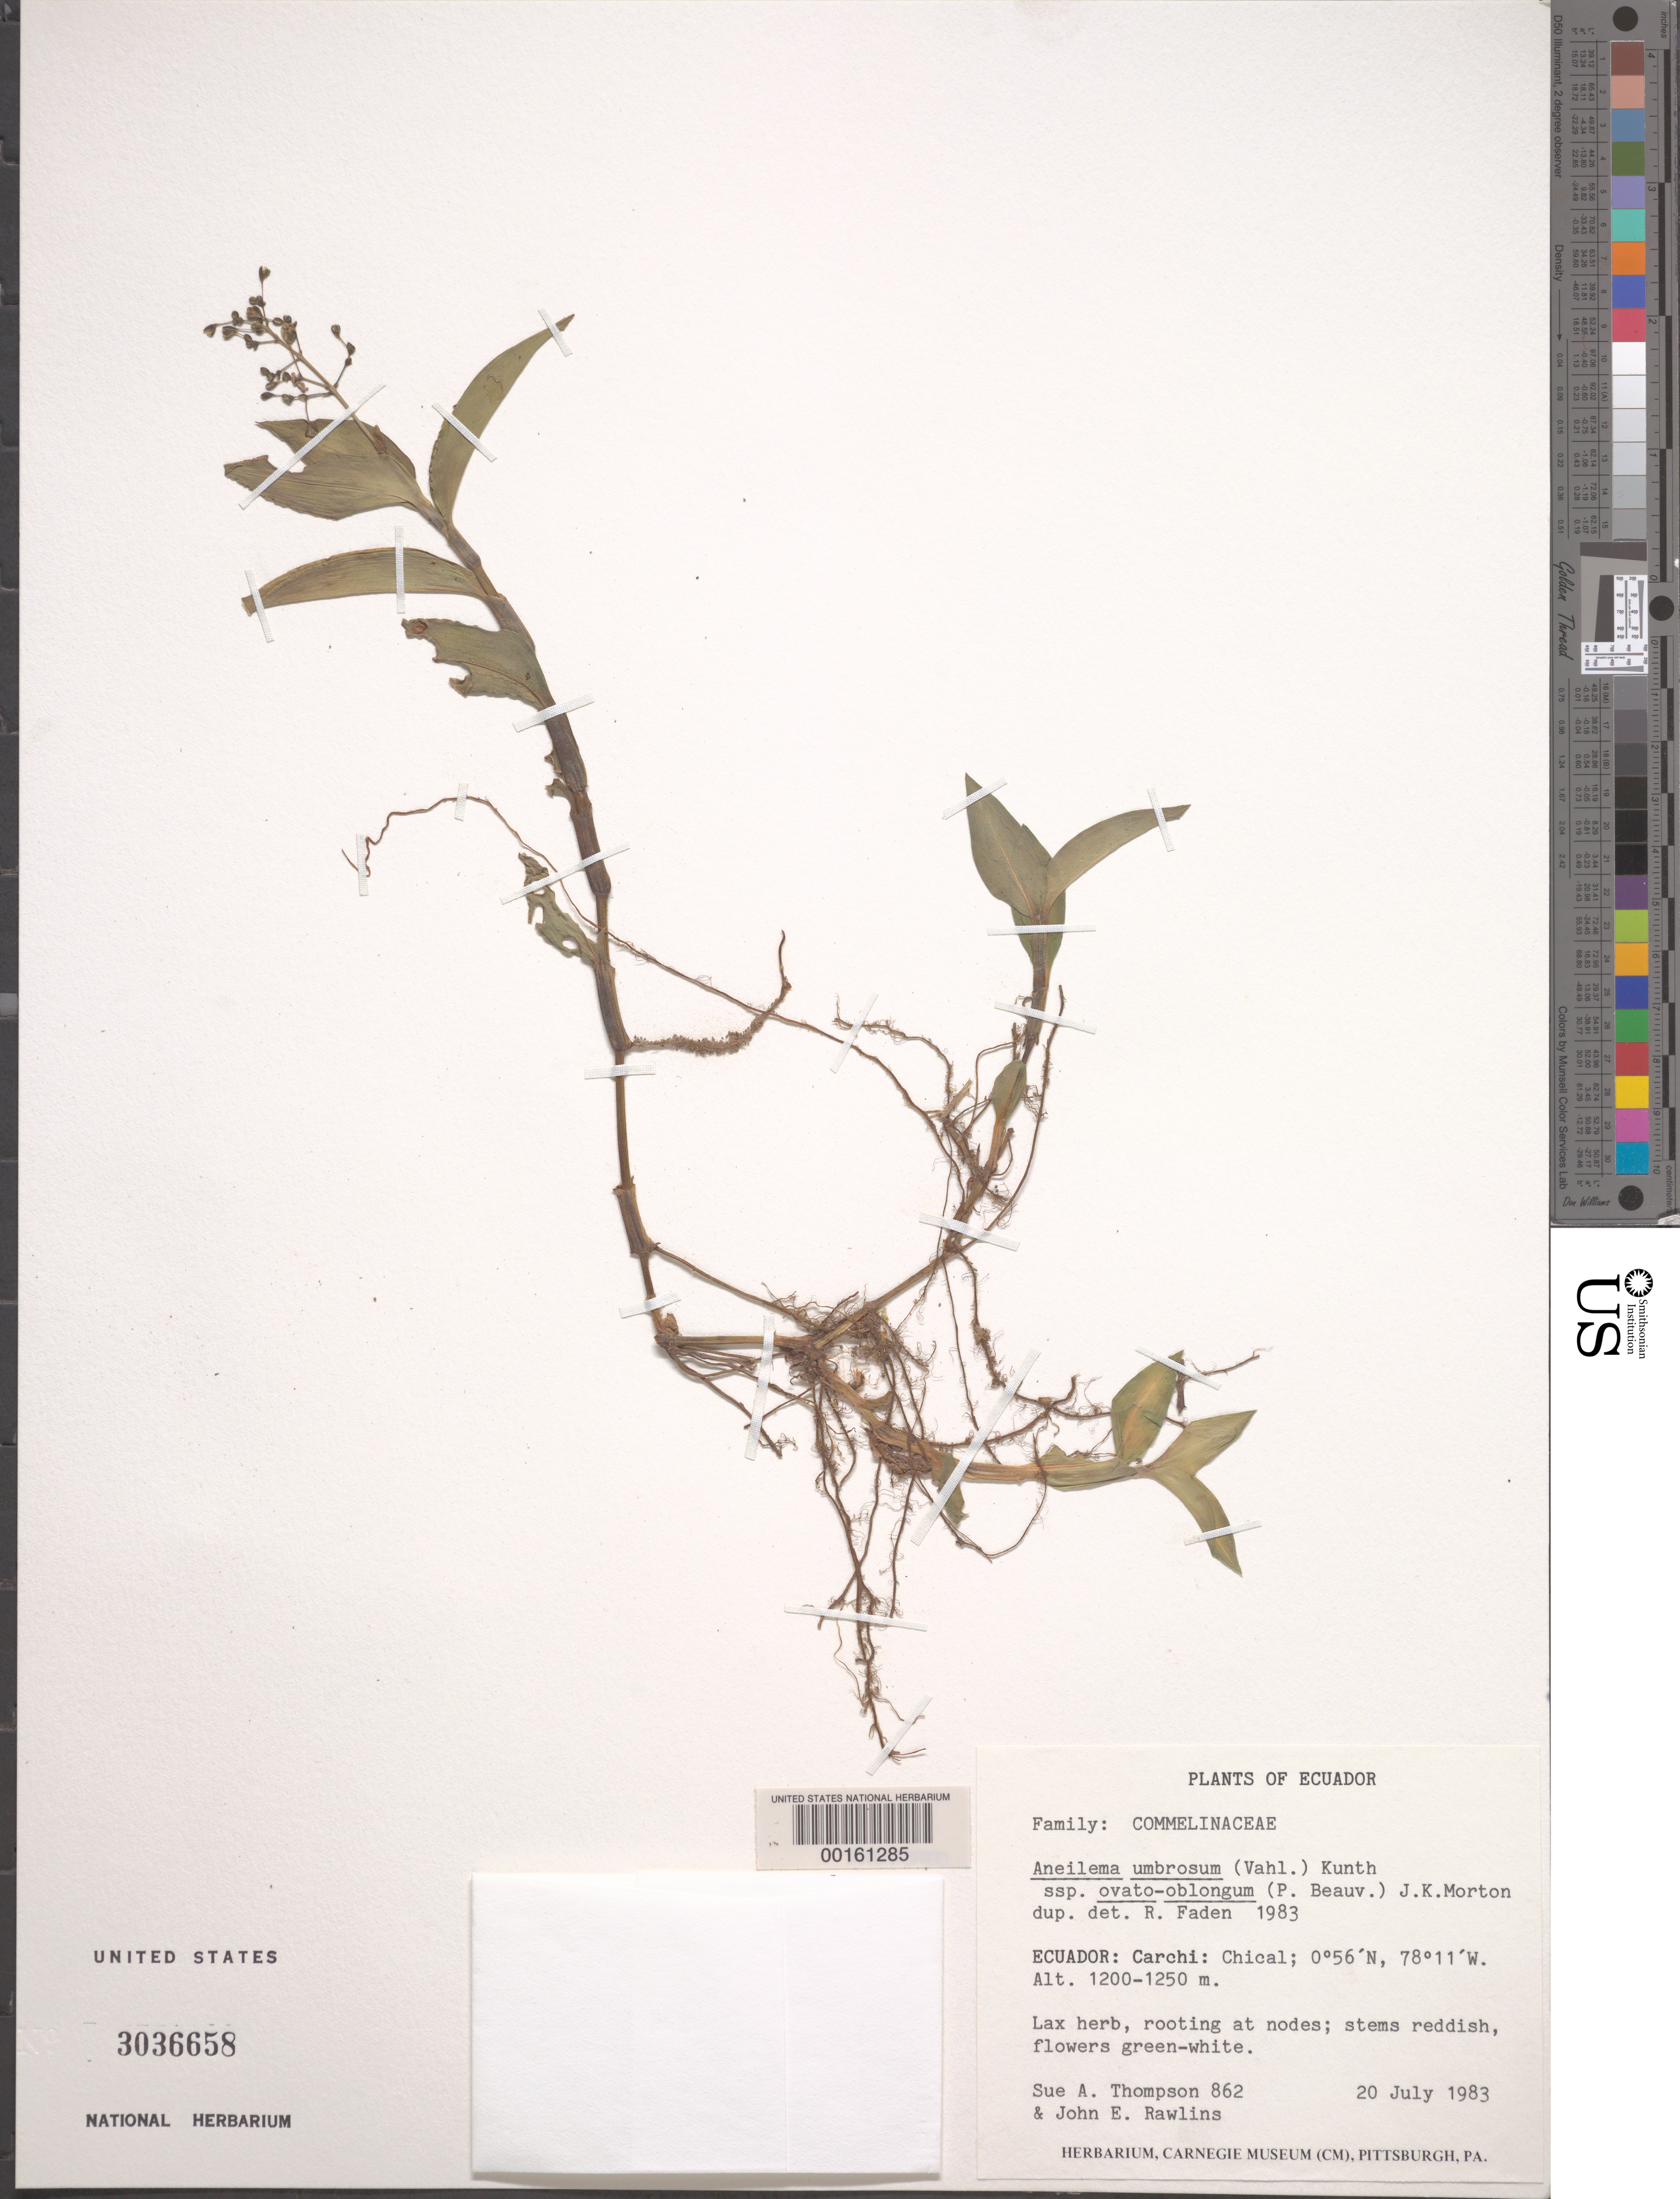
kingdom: Plantae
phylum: Tracheophyta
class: Liliopsida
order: Commelinales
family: Commelinaceae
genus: Aneilema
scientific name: Aneilema umbrosum subsp. ovato-oblongum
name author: (P. Beauv.) J.K. Morton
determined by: Faden, Robert B., (US), Smithsonian Institution - National Museum of Natural History (UNITED STATES)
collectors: S. A. Thompson & J. Rawlins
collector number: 862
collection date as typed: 20 Jul 1983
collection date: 1983-07-20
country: Ecuador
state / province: Carchi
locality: Chical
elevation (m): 1200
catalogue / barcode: US 3036658